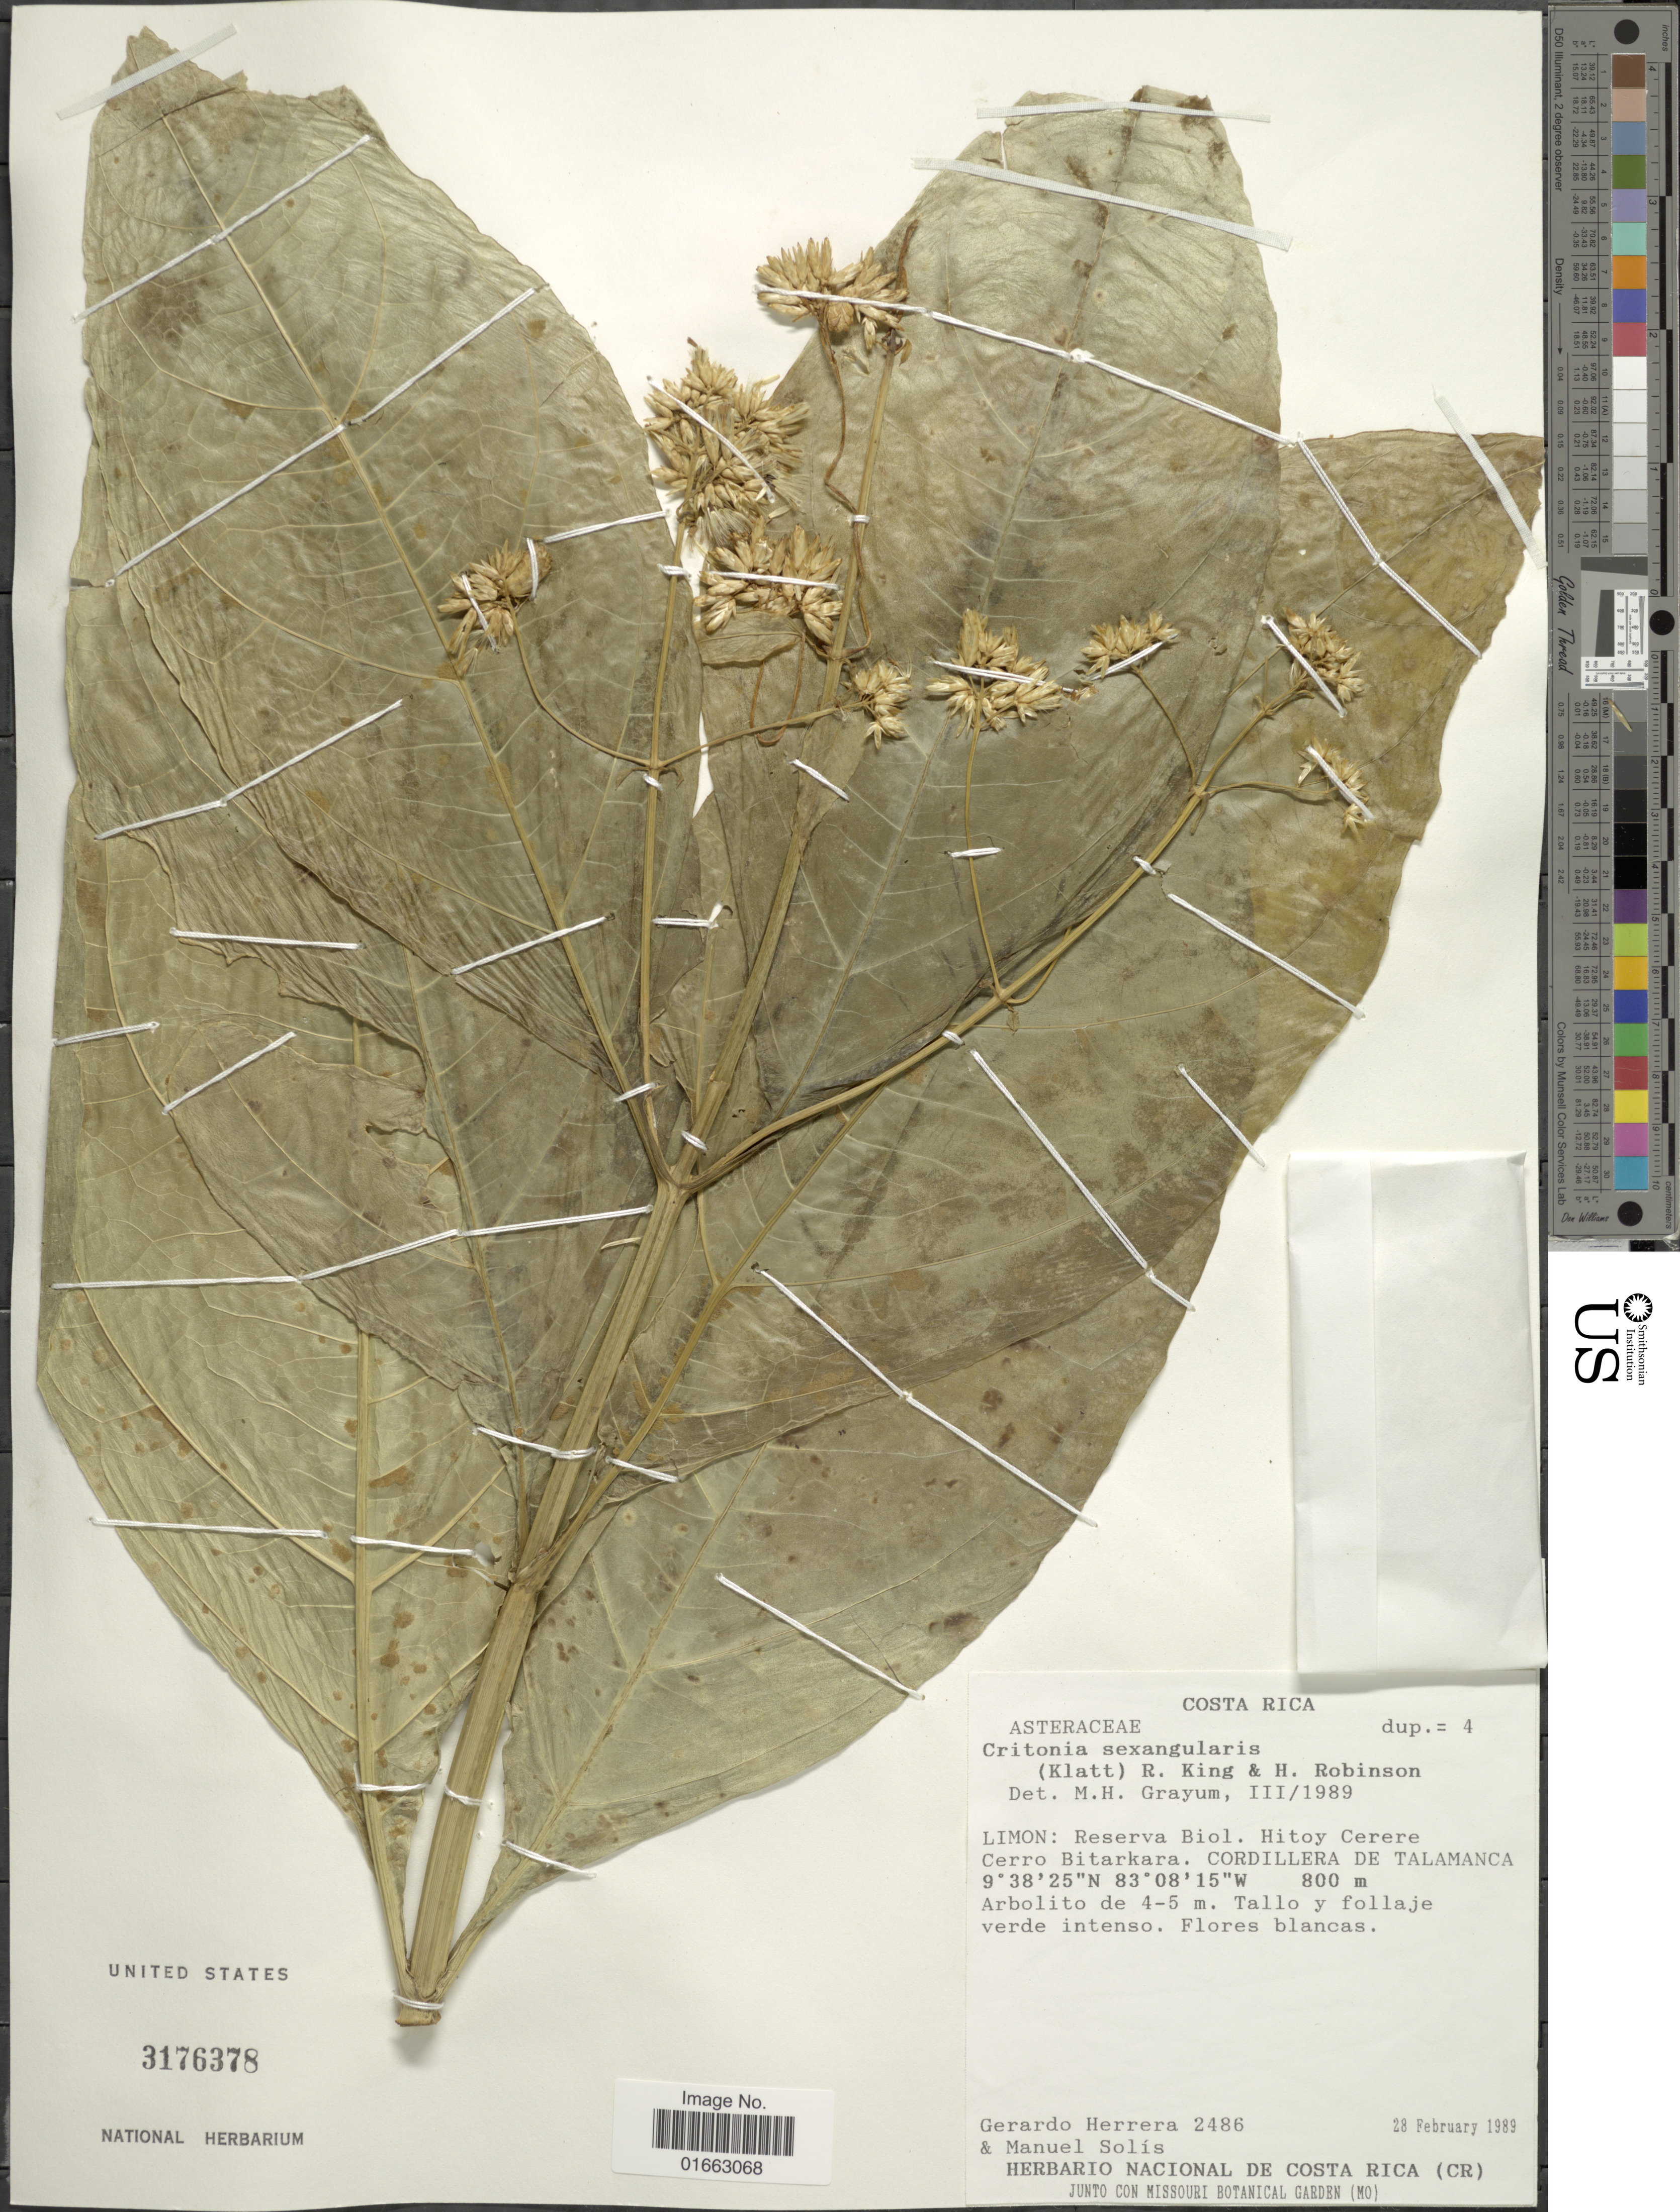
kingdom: Plantae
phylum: Tracheophyta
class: Magnoliopsida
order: Asterales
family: Asteraceae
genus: Critonia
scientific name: Critonia sexangularis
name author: (Klatt) R.M. King & H. Rob.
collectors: G. Herrera & M. Solís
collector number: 2486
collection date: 1989-02-28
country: Costa Rica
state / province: Limón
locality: Reserva Biol. Hitoy Cerere Cerro Bitarkara, Cordillera De Talamanca, Tallo y follaje verde intenso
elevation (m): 800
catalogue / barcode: US 3176378